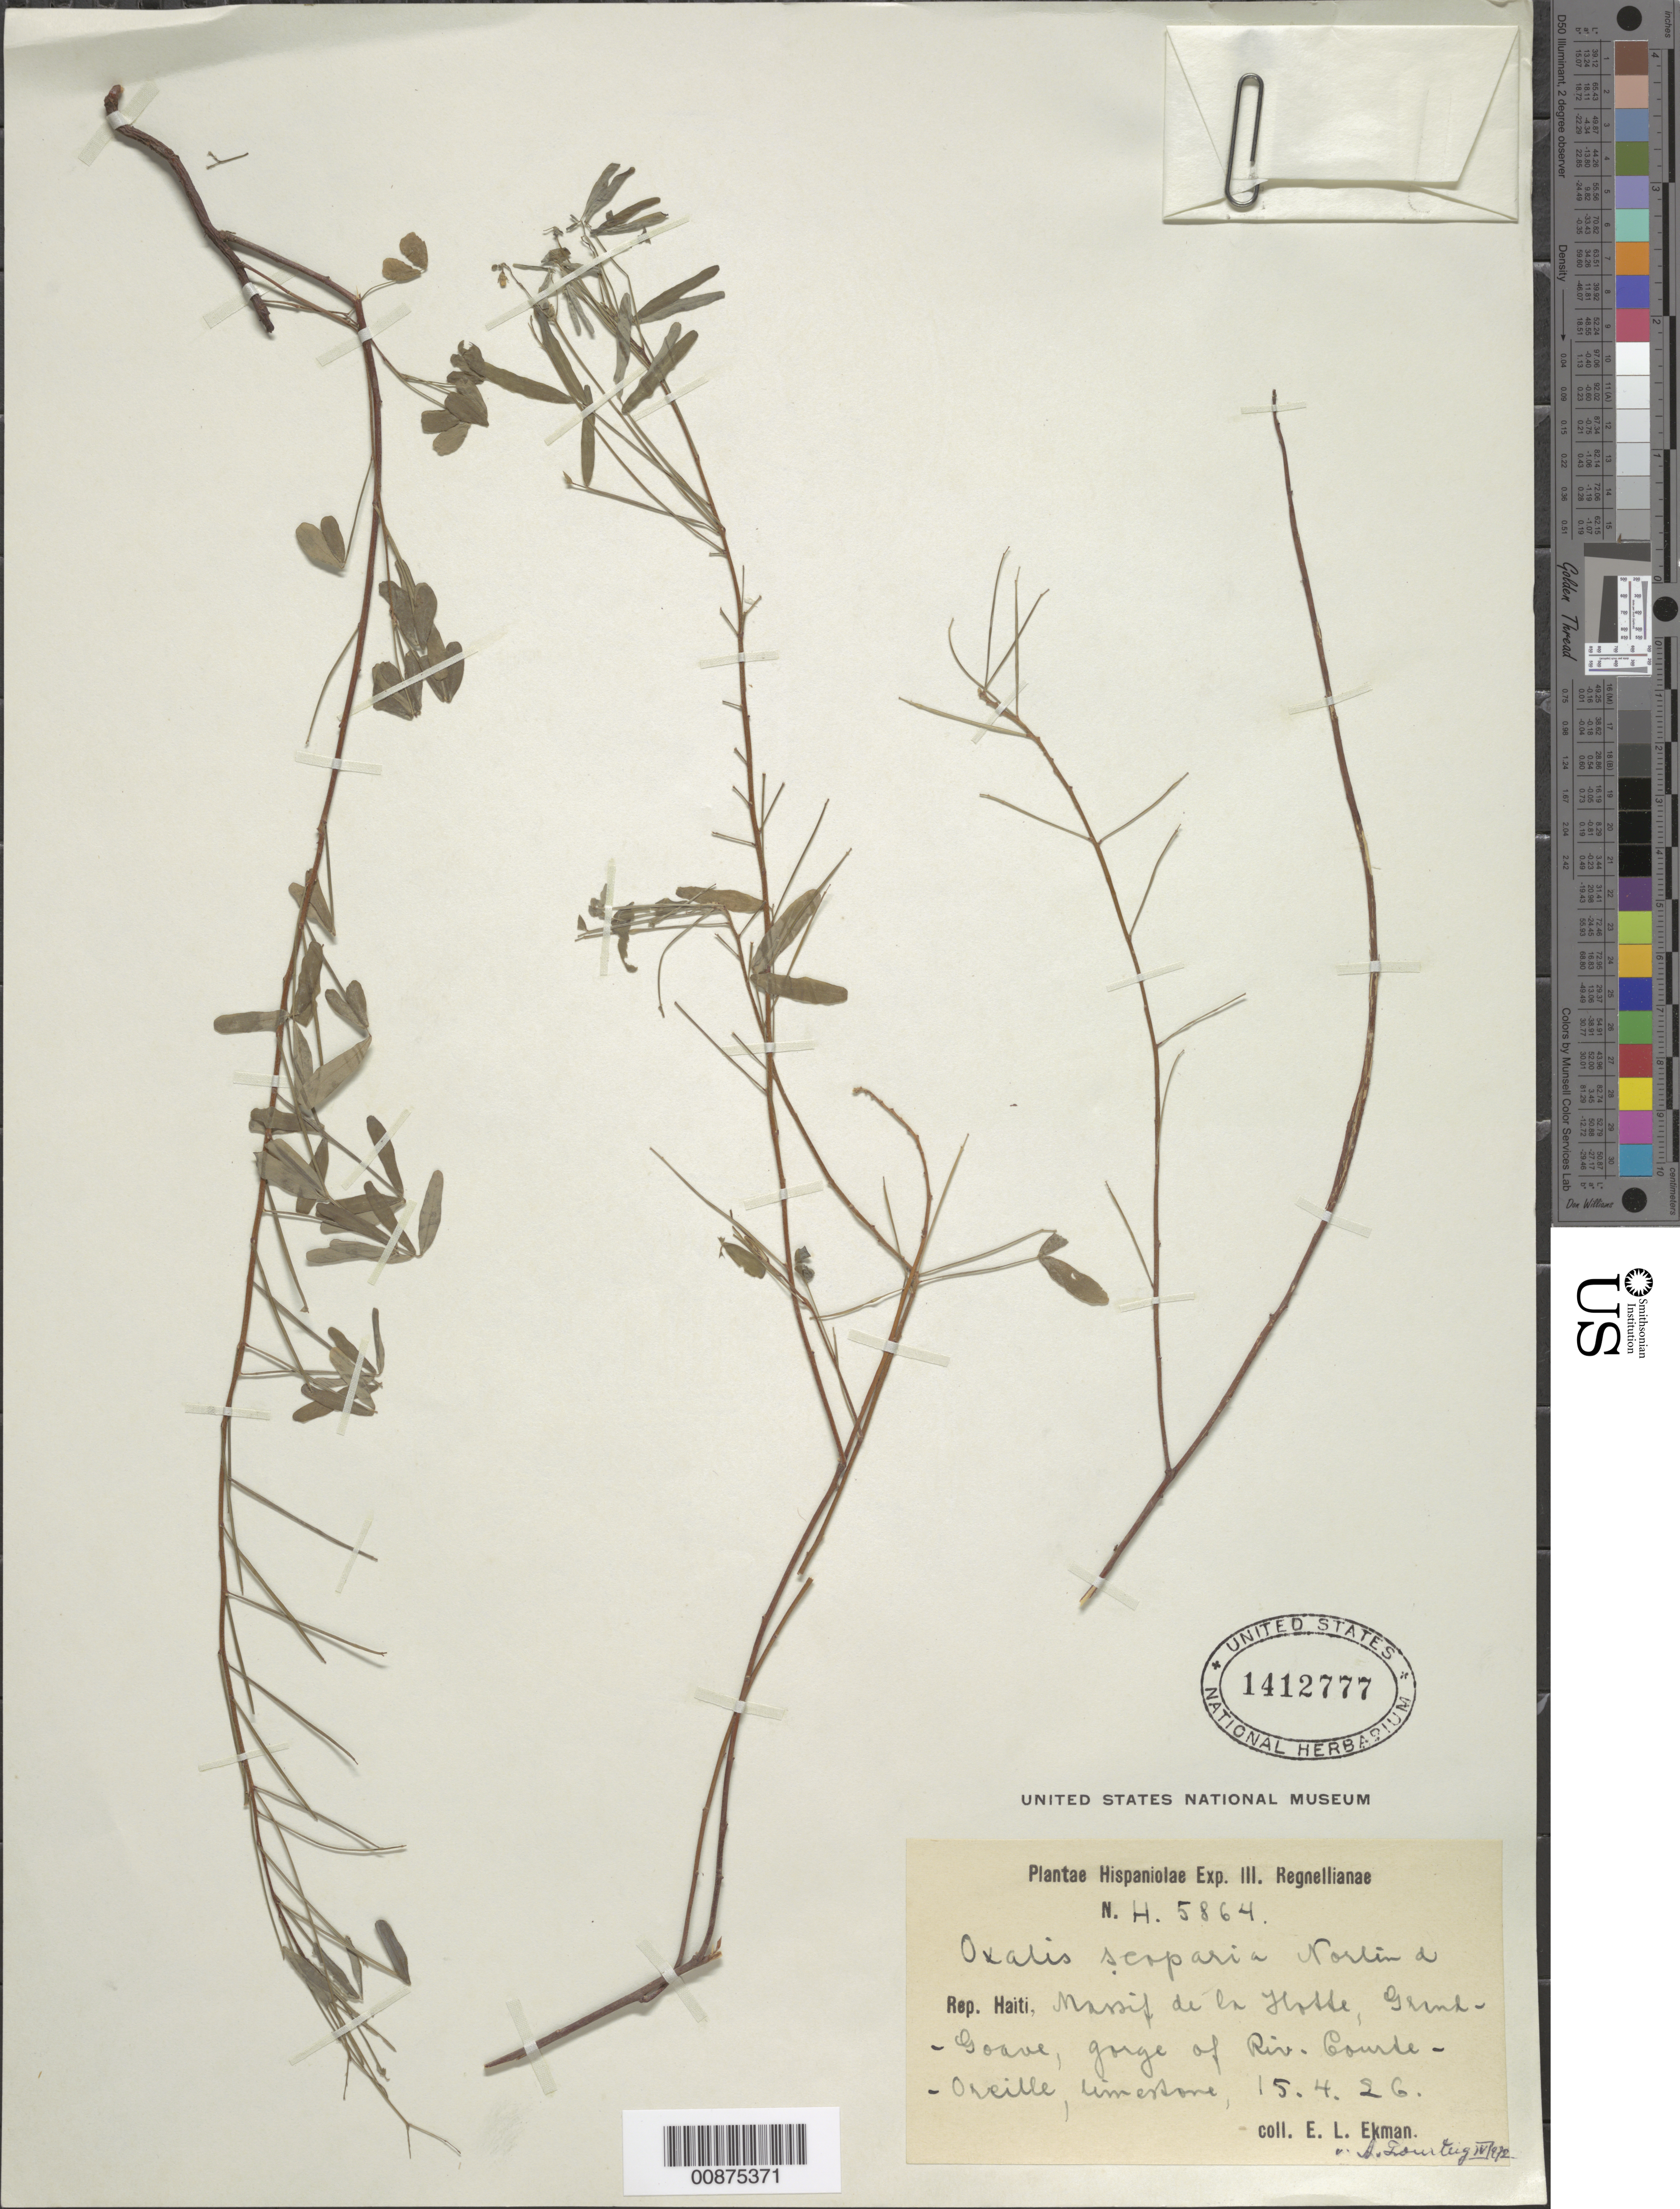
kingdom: Plantae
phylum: Tracheophyta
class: Magnoliopsida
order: Oxalidales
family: Oxalidaceae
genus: Oxalis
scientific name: Oxalis scoparia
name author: Norlind ex Urb.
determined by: Lourteig, A.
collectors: E. L. Ekman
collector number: H 5864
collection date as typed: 15 Apr 1926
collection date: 1926-04-15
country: Haiti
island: Hispaniola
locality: Massif de la Hotte, Grand-Goave, gorge of Riv. Courte-Oreille.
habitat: Limestone.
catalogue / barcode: US 1412777